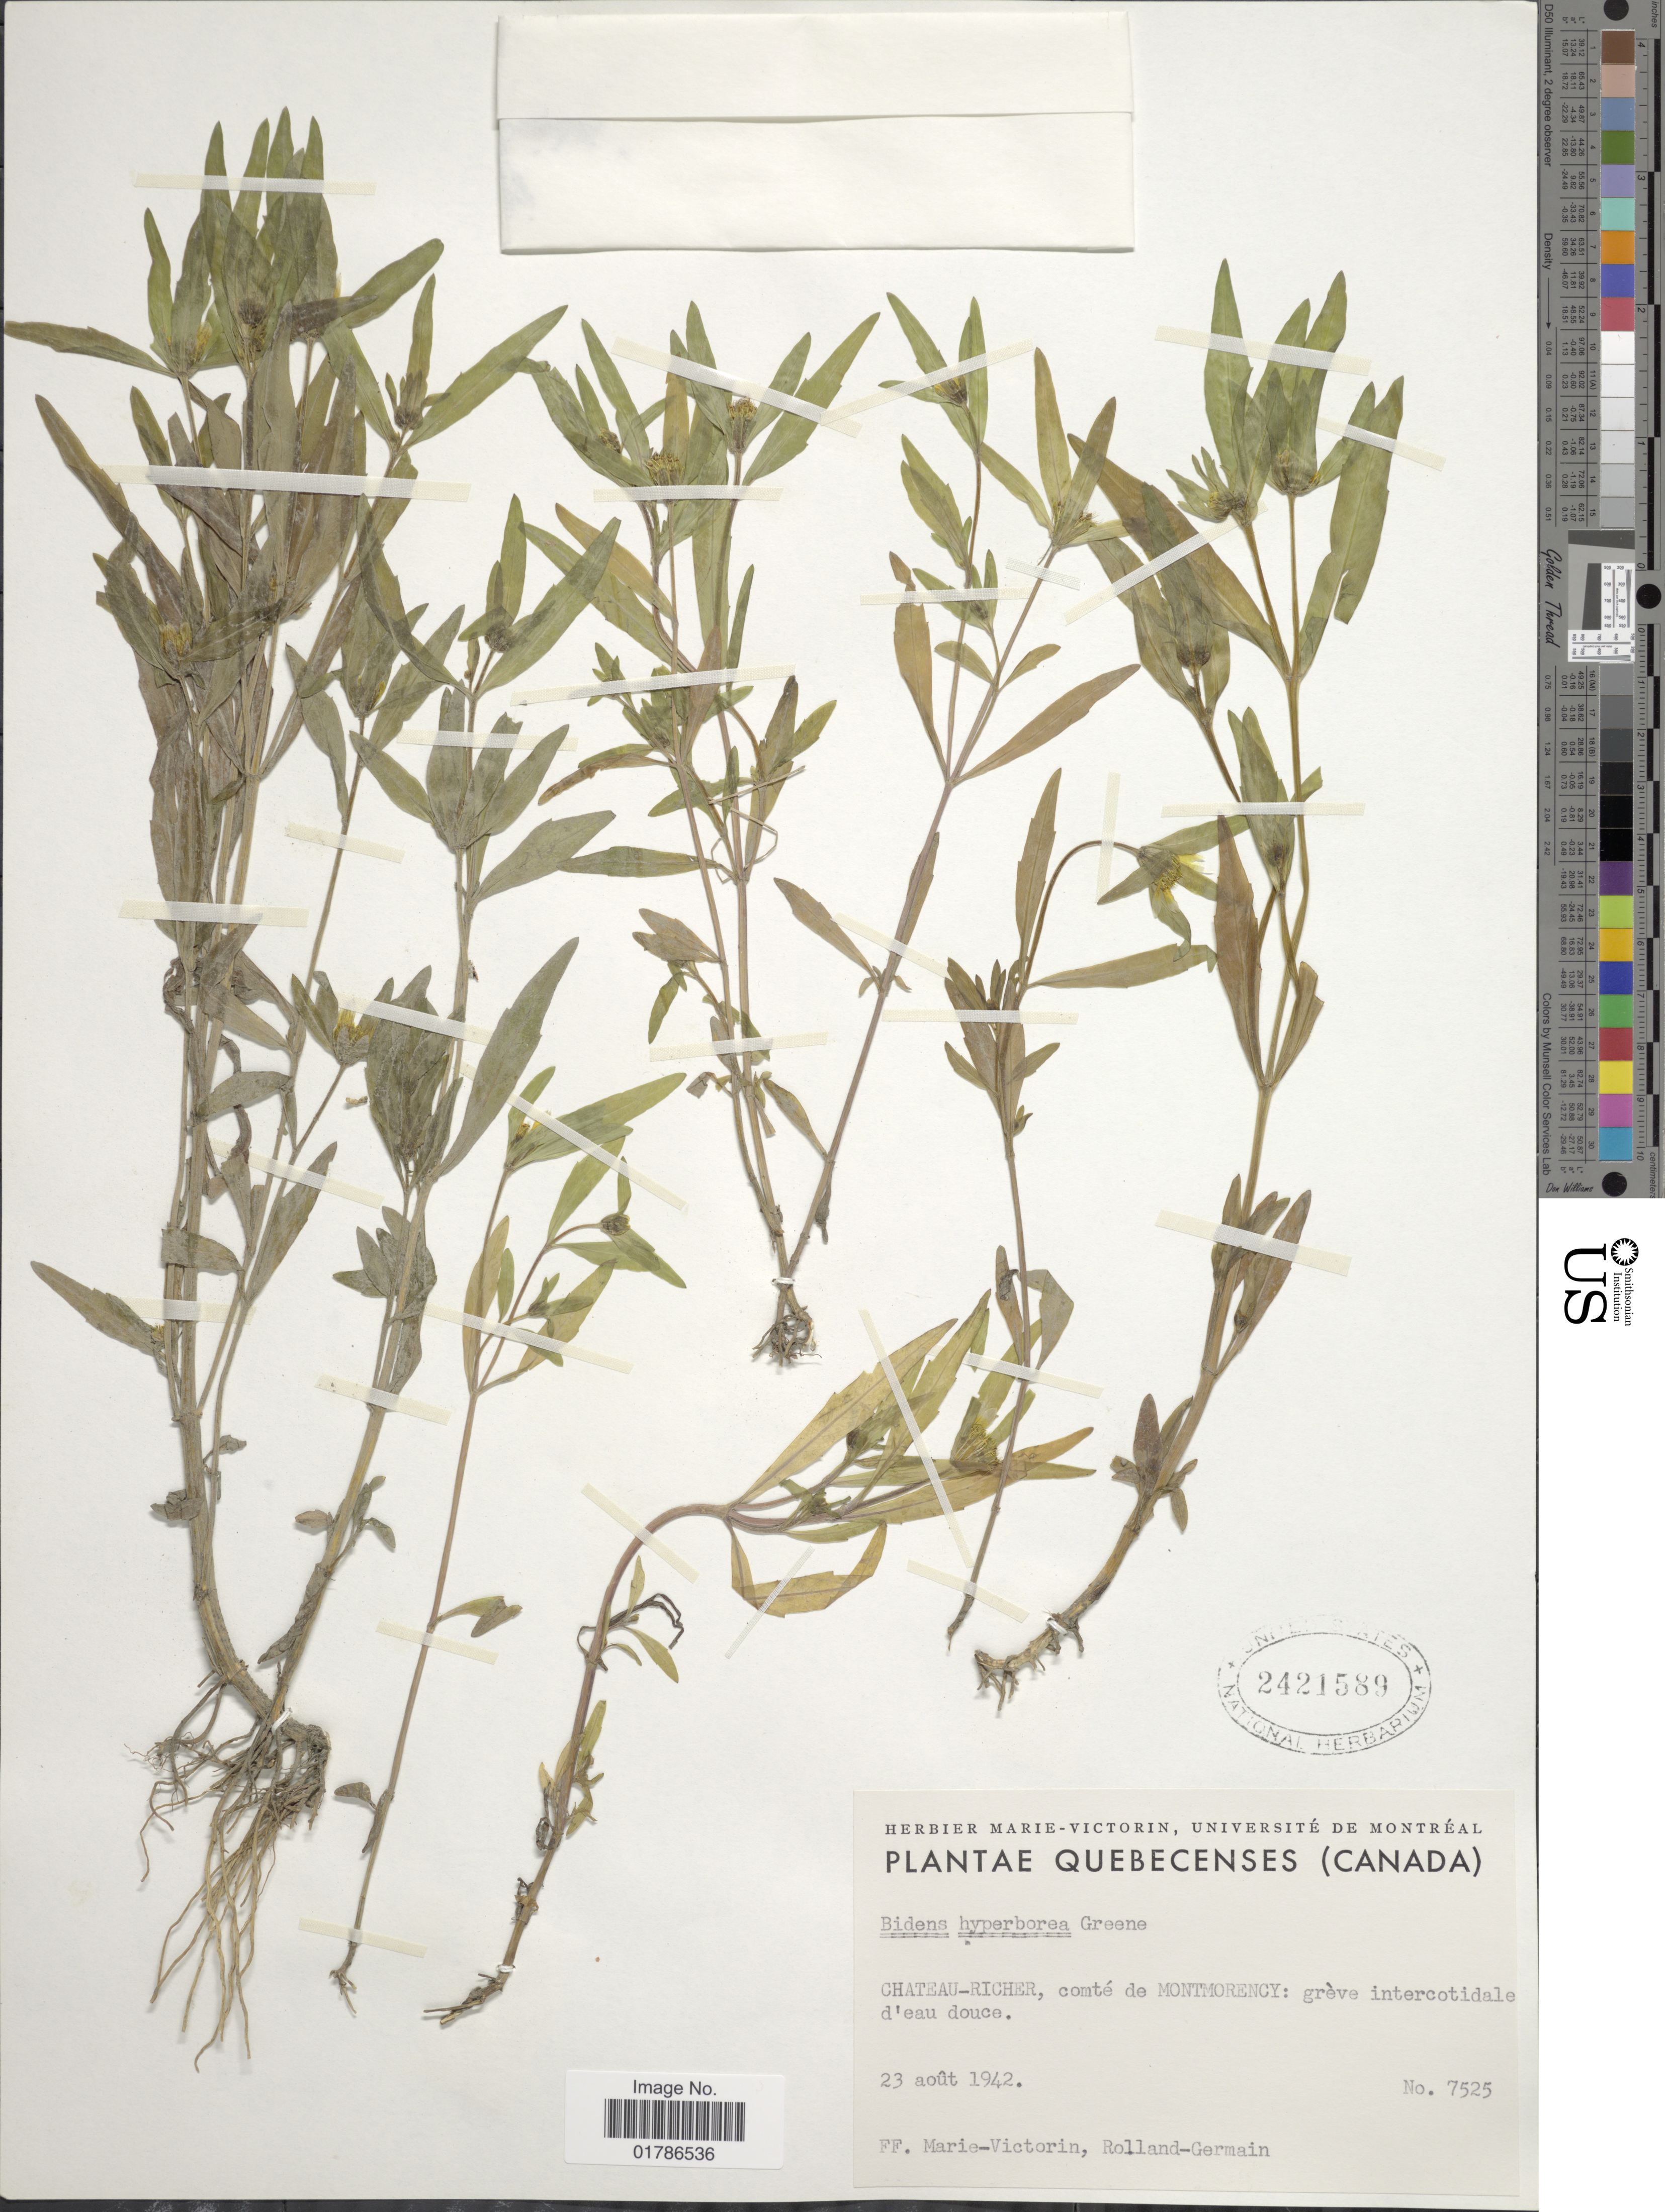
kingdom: Plantae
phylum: Tracheophyta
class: Magnoliopsida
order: Asterales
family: Asteraceae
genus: Bidens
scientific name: Bidens hyperborea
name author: Greene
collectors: F. Marie-Victorin & Rolland-Germain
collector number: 7525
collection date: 1942-08-23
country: Canada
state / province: Quebec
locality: Quebecenses, Chateau-Richer, comte de Montmorency: greve intercotidale d'eau douce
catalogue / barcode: US 2421589